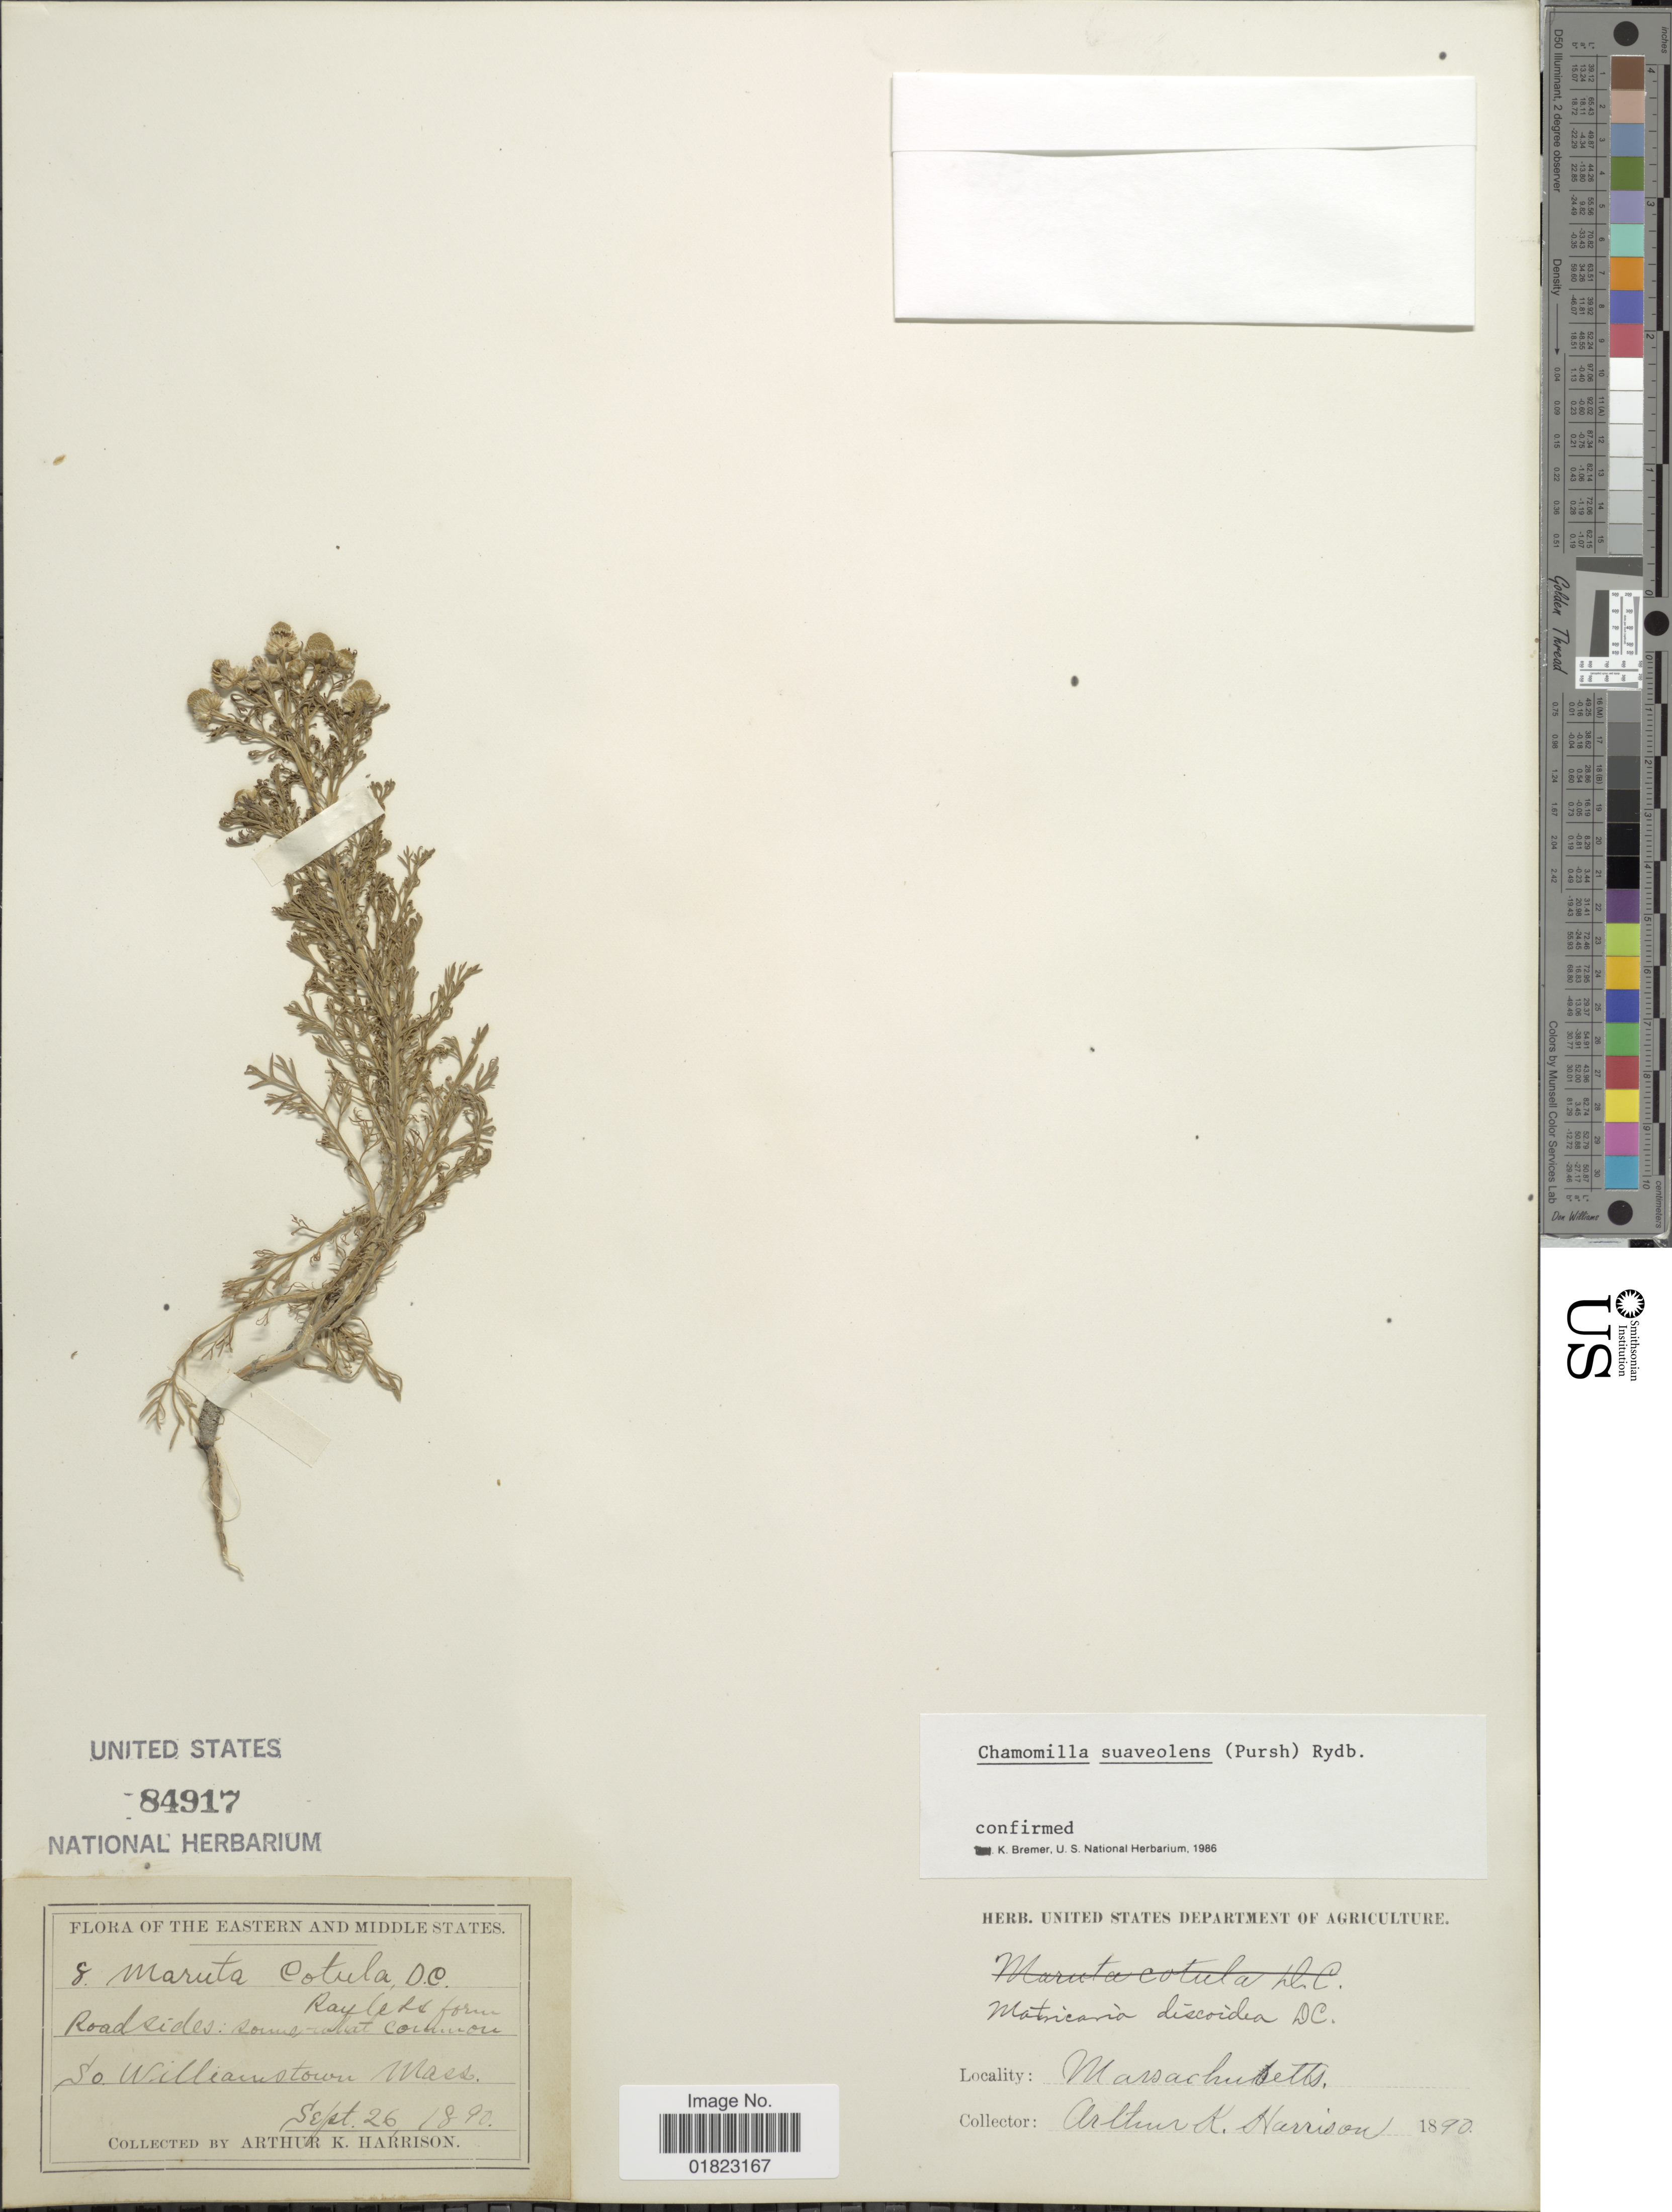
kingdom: Plantae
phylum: Tracheophyta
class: Magnoliopsida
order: Asterales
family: Asteraceae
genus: Matricaria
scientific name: Matricaria matricarioides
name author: (Less.) Porter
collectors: A. K. Harrison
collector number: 8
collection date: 1890-09-26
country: United States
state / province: Massachusetts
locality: Roadsides, So Willamstown Mass.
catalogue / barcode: US 84917